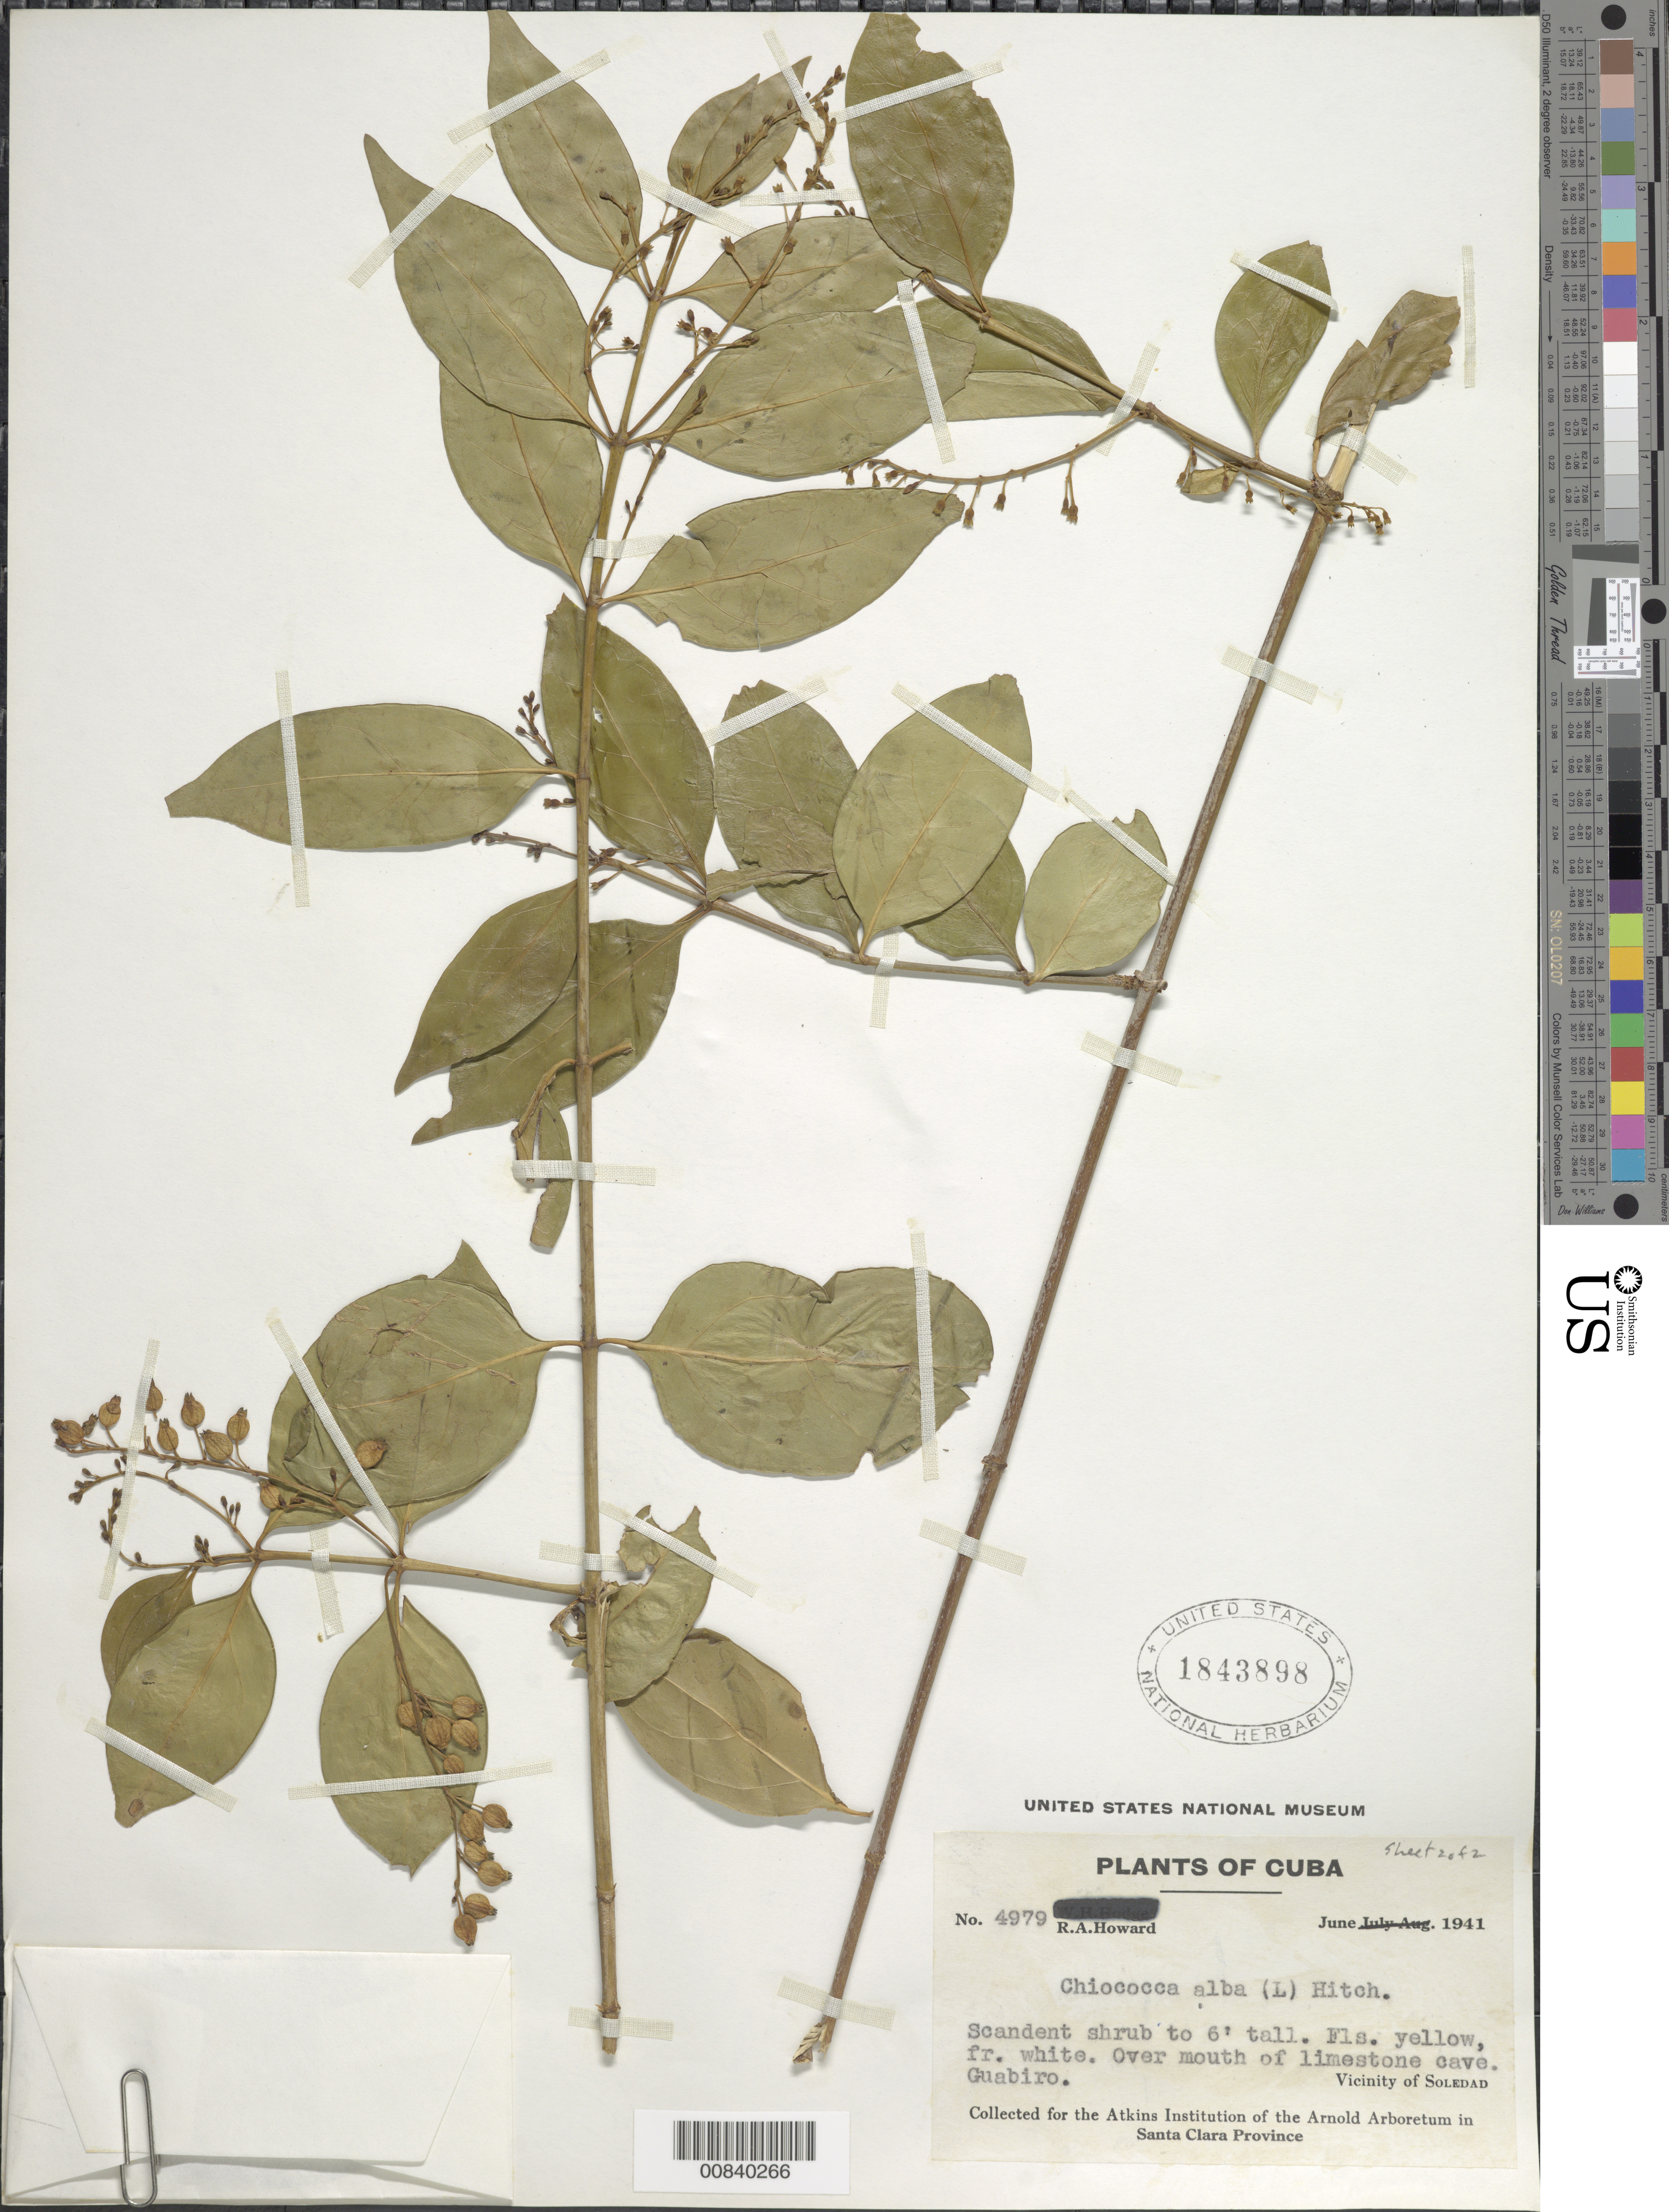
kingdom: Plantae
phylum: Tracheophyta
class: Magnoliopsida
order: Gentianales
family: Rubiaceae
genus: Chiococca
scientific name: Chiococca alba subsp. alba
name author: (L.) Hitchc.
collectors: R. A. Howard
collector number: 4979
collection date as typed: Jun 1941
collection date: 1941-06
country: Cuba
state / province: Las Villas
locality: Guabiro. Over cave.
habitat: Over mouth of limestone cave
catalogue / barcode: US 1843898